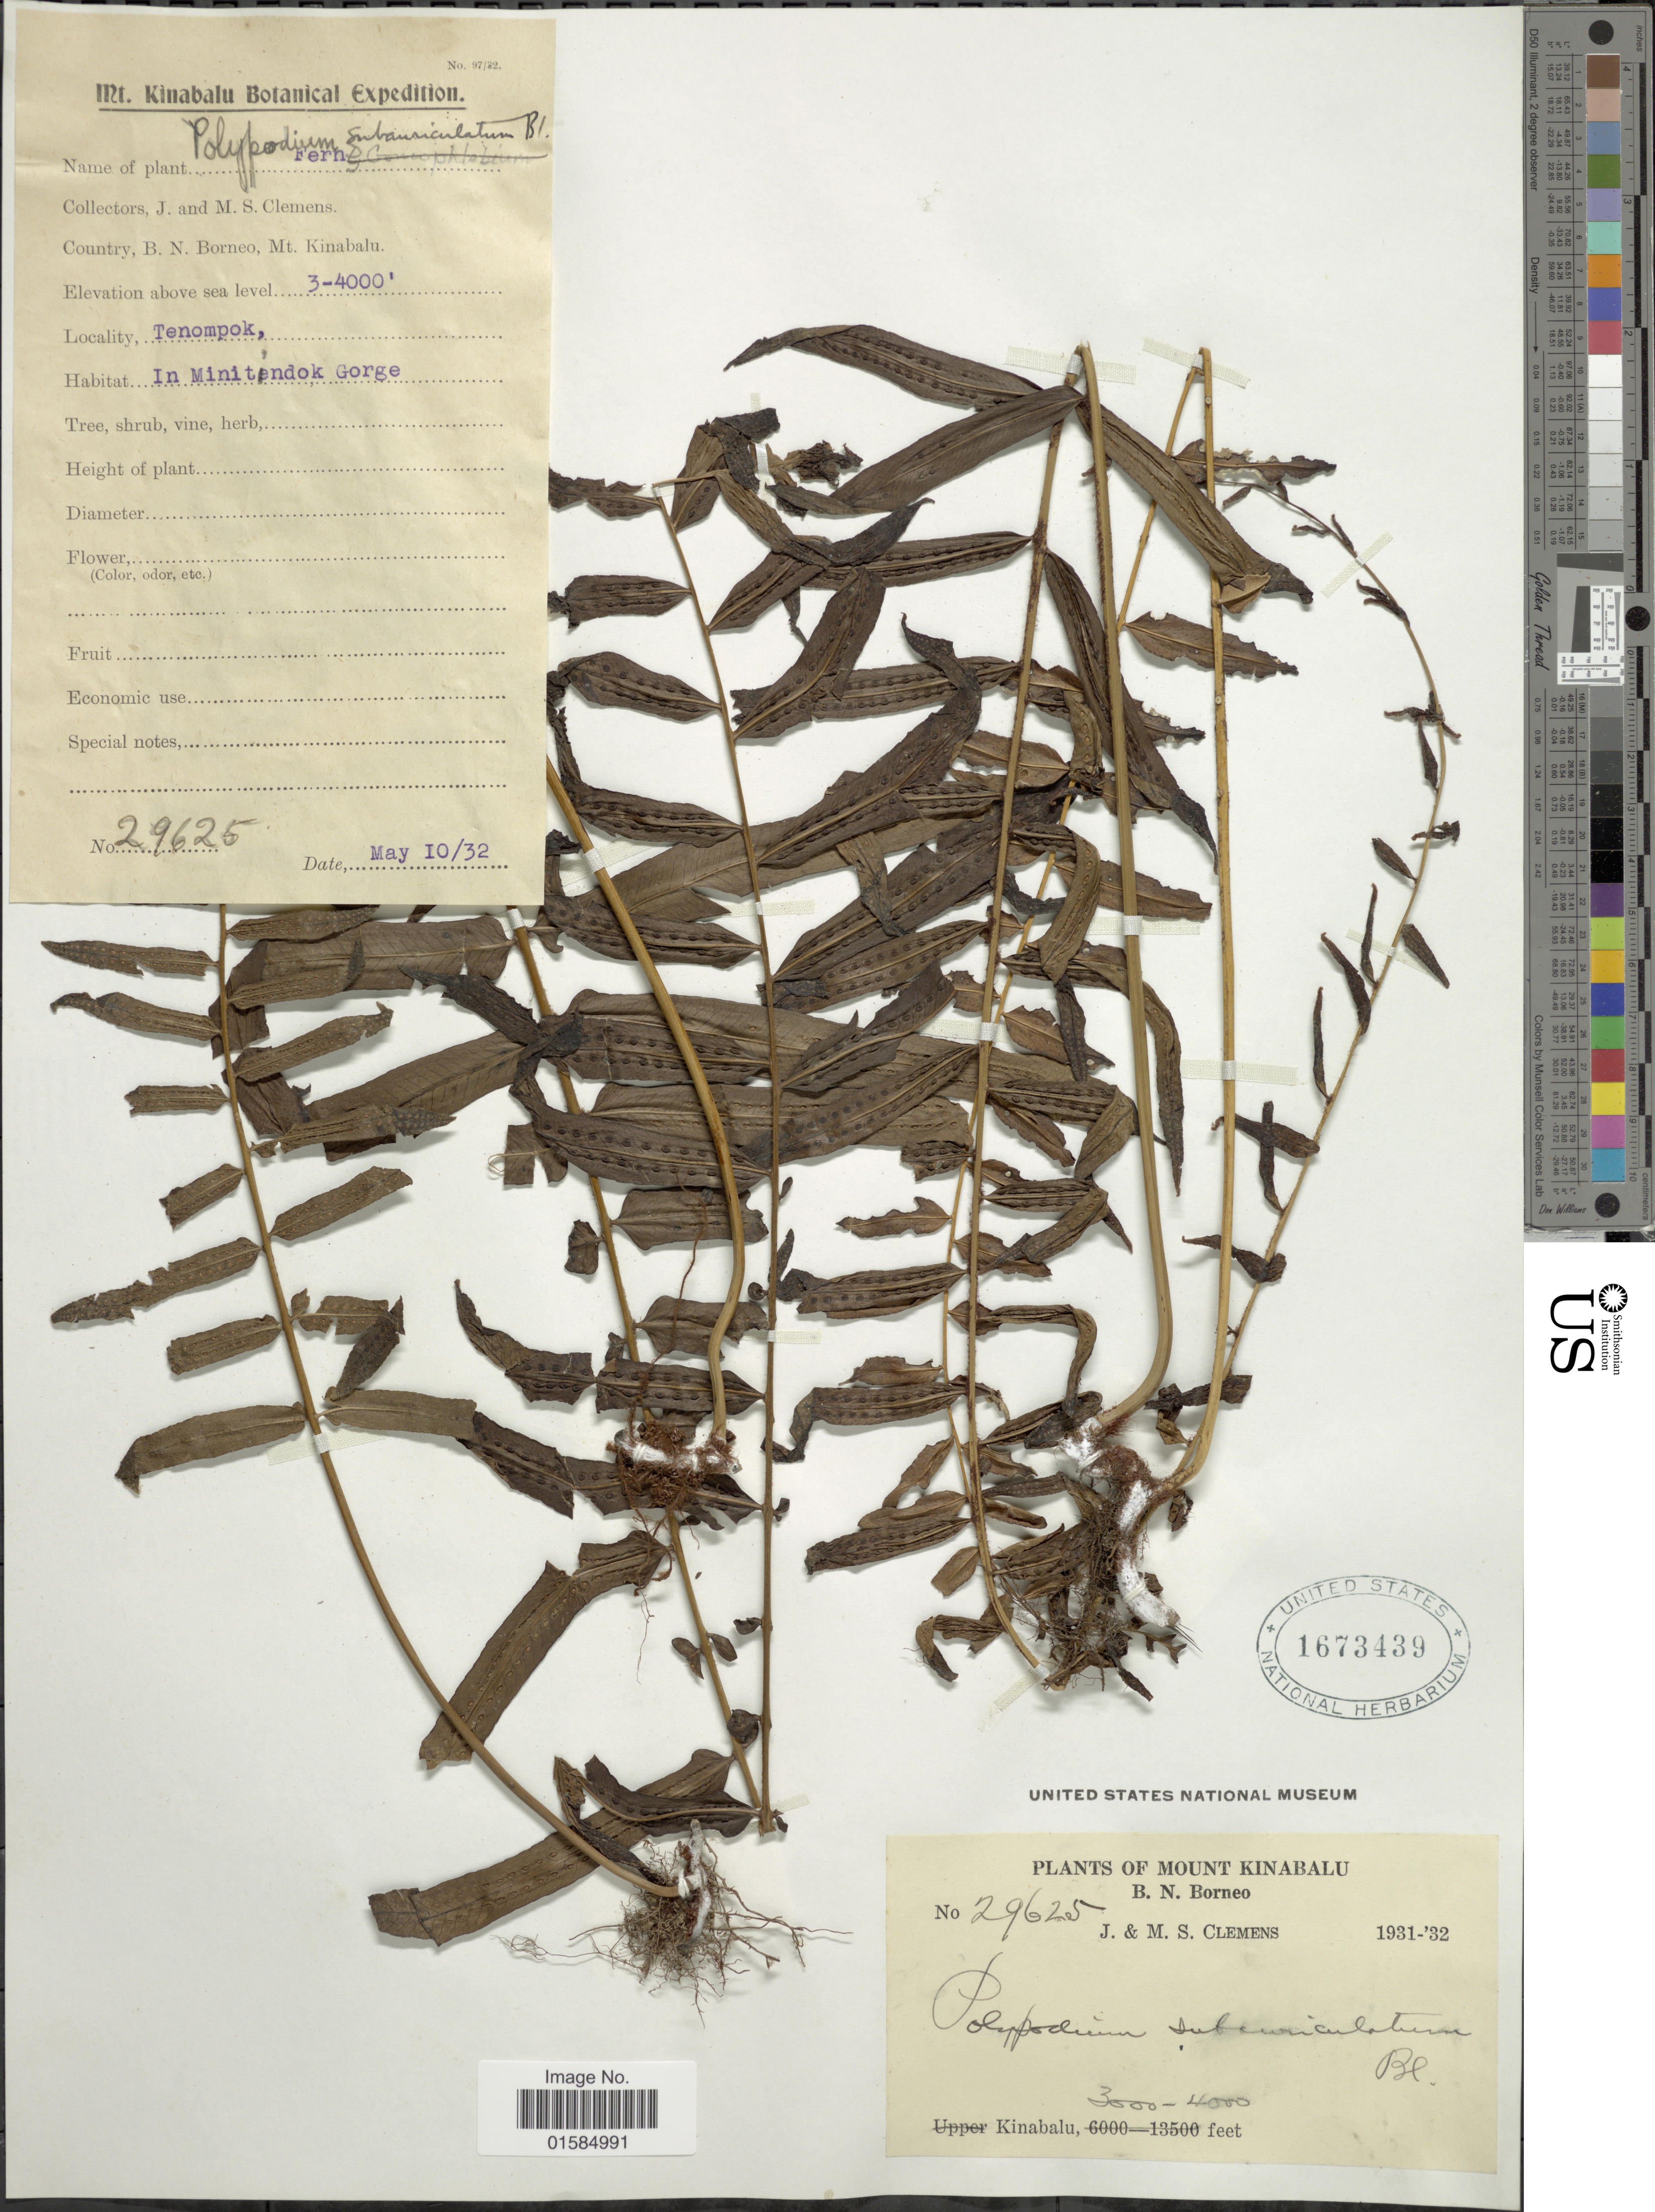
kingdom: Plantae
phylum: Tracheophyta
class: Polypodiopsida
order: Polypodiales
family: Polypodiaceae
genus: Goniophlebium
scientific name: Goniophlebium subauriculatum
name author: (Blume) C. Presl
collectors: J. Clemens & M. S. Clemens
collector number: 29625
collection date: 1932-05-10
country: Malaysia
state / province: Sabah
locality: Mount Kinabalu, B. N. Borneo, Kinabalu, Tenompok, in Minitindok Gorge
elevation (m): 914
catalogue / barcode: US 1673439